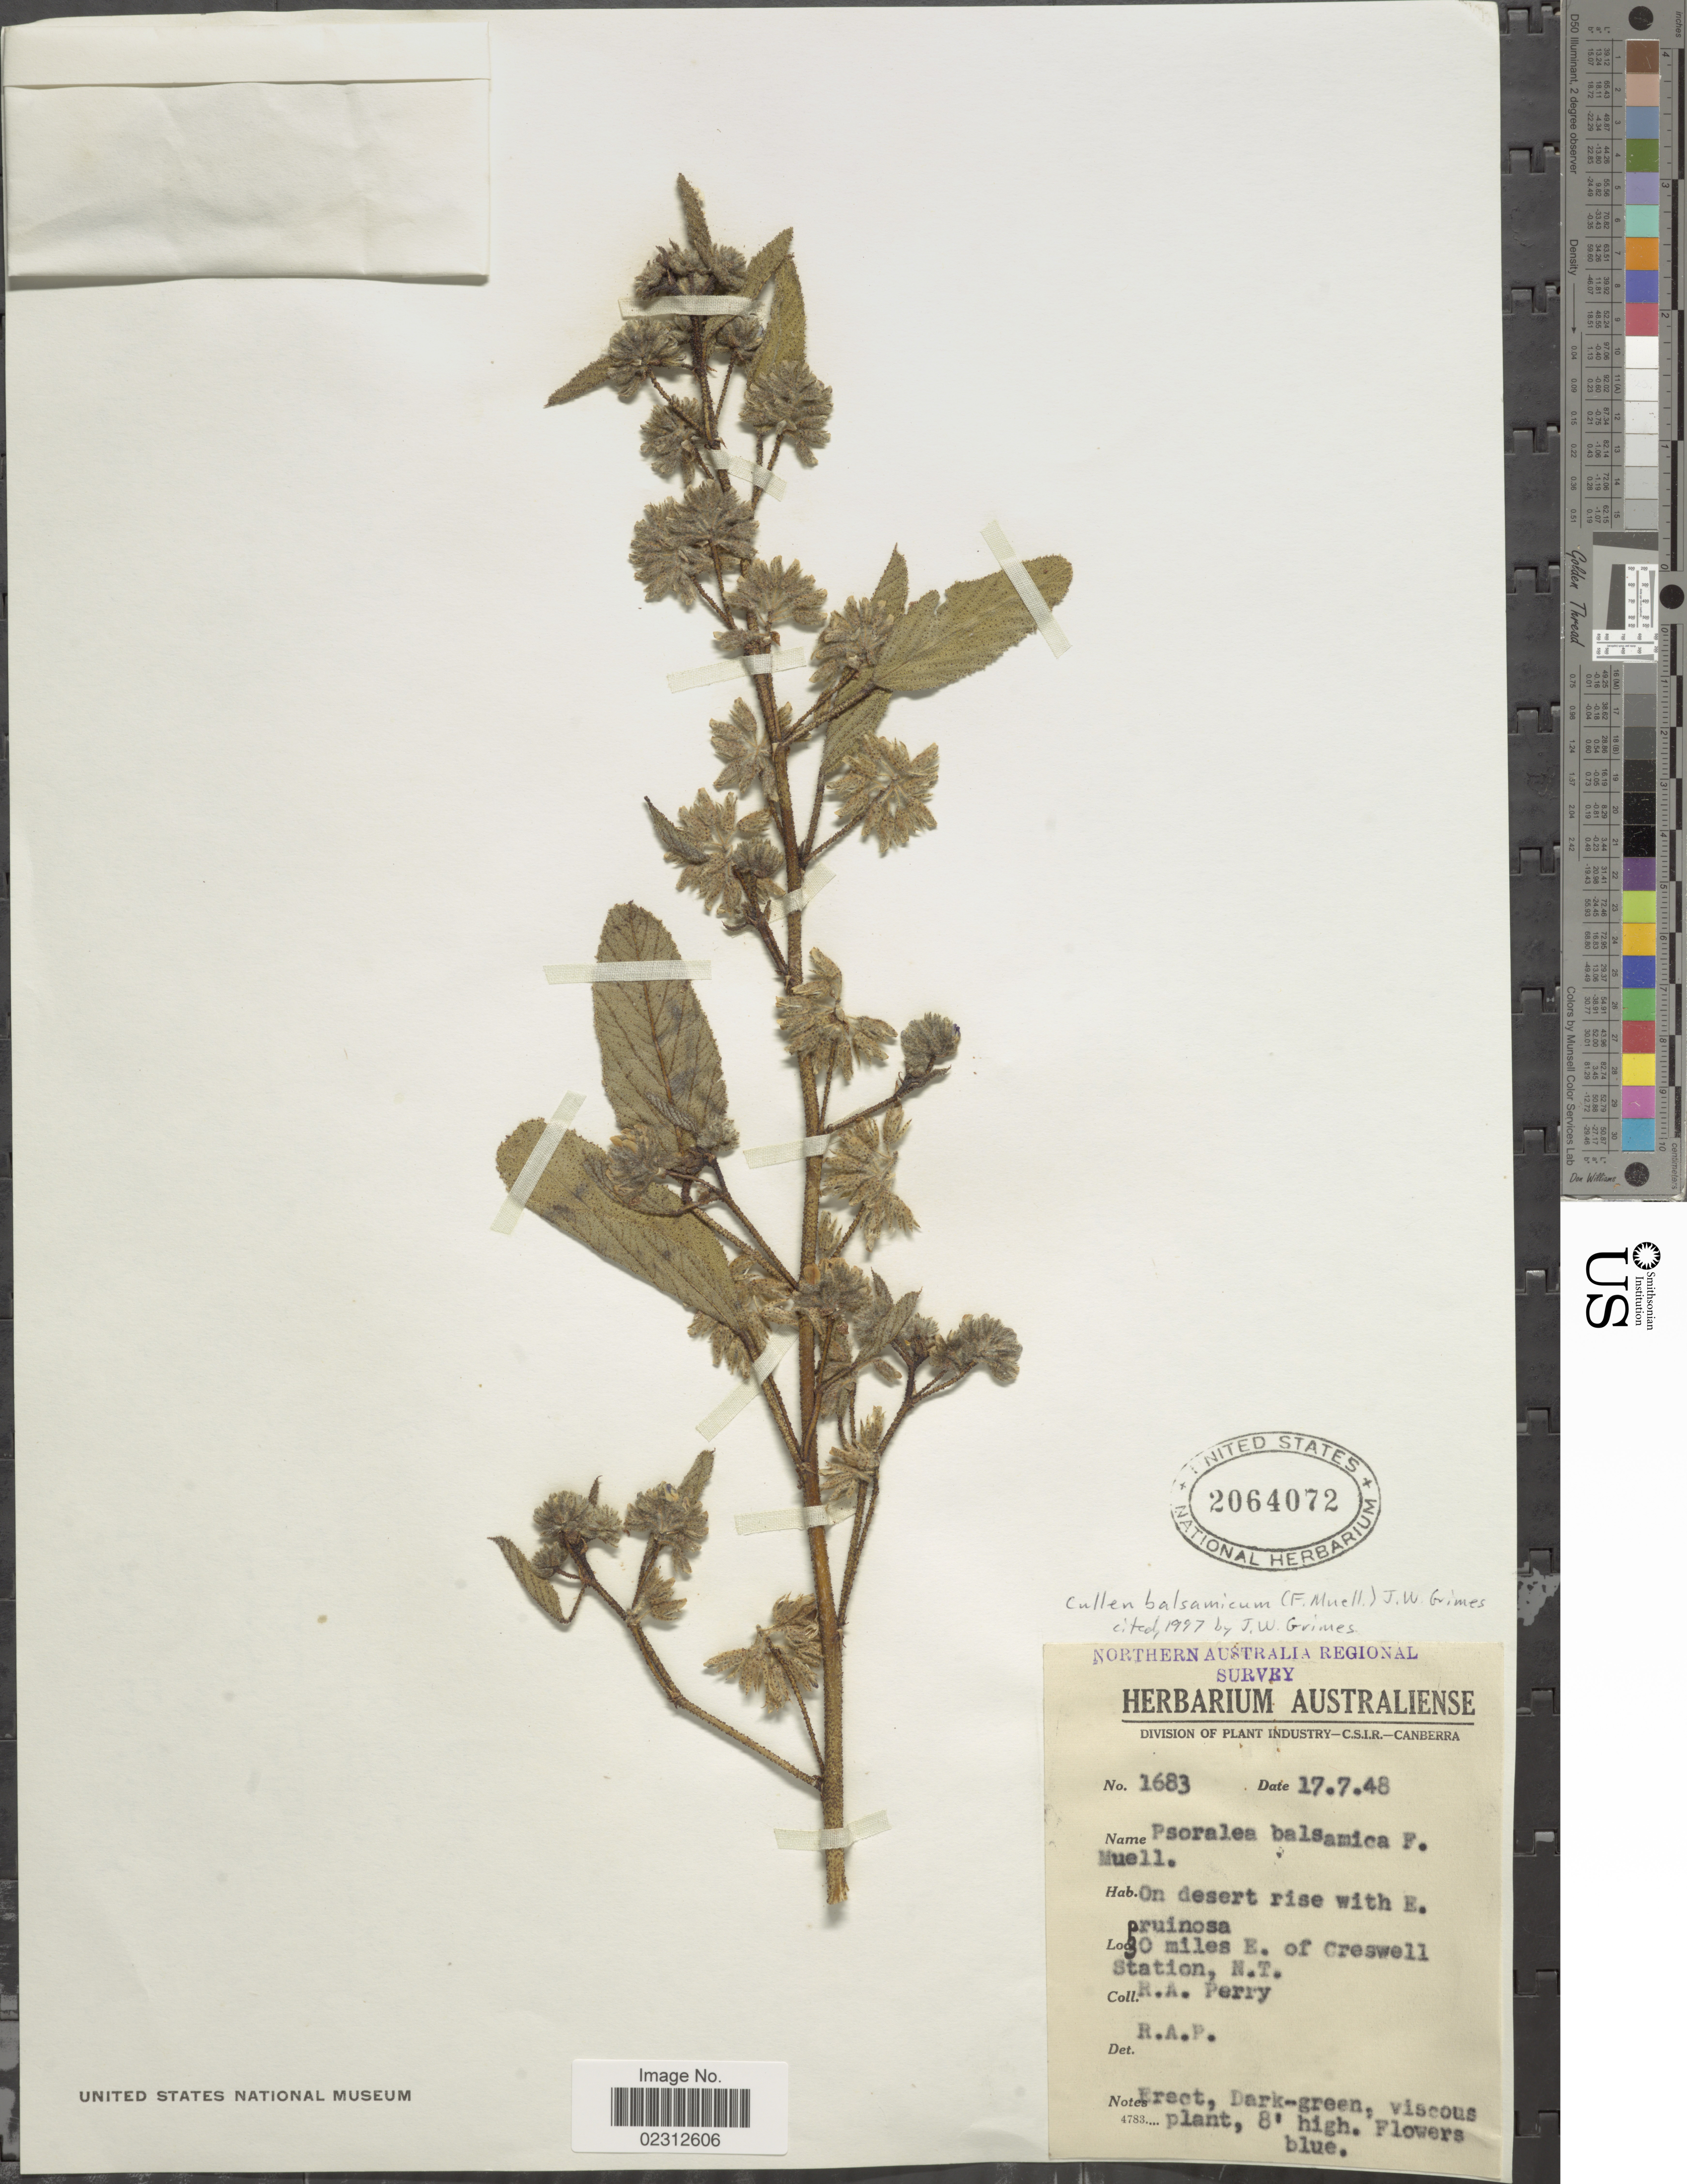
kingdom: Plantae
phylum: Tracheophyta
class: Magnoliopsida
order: Fabales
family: Fabaceae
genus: Cullen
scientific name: Cullen balsamicum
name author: (F. Muell.) J.W. Grimes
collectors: Perry, R. A.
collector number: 1683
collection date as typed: Transcribed d/m/y: 17/7/48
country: Australia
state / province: Northern Territory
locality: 30 miles E. of Creswell Station, N.T.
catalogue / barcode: US 2064072